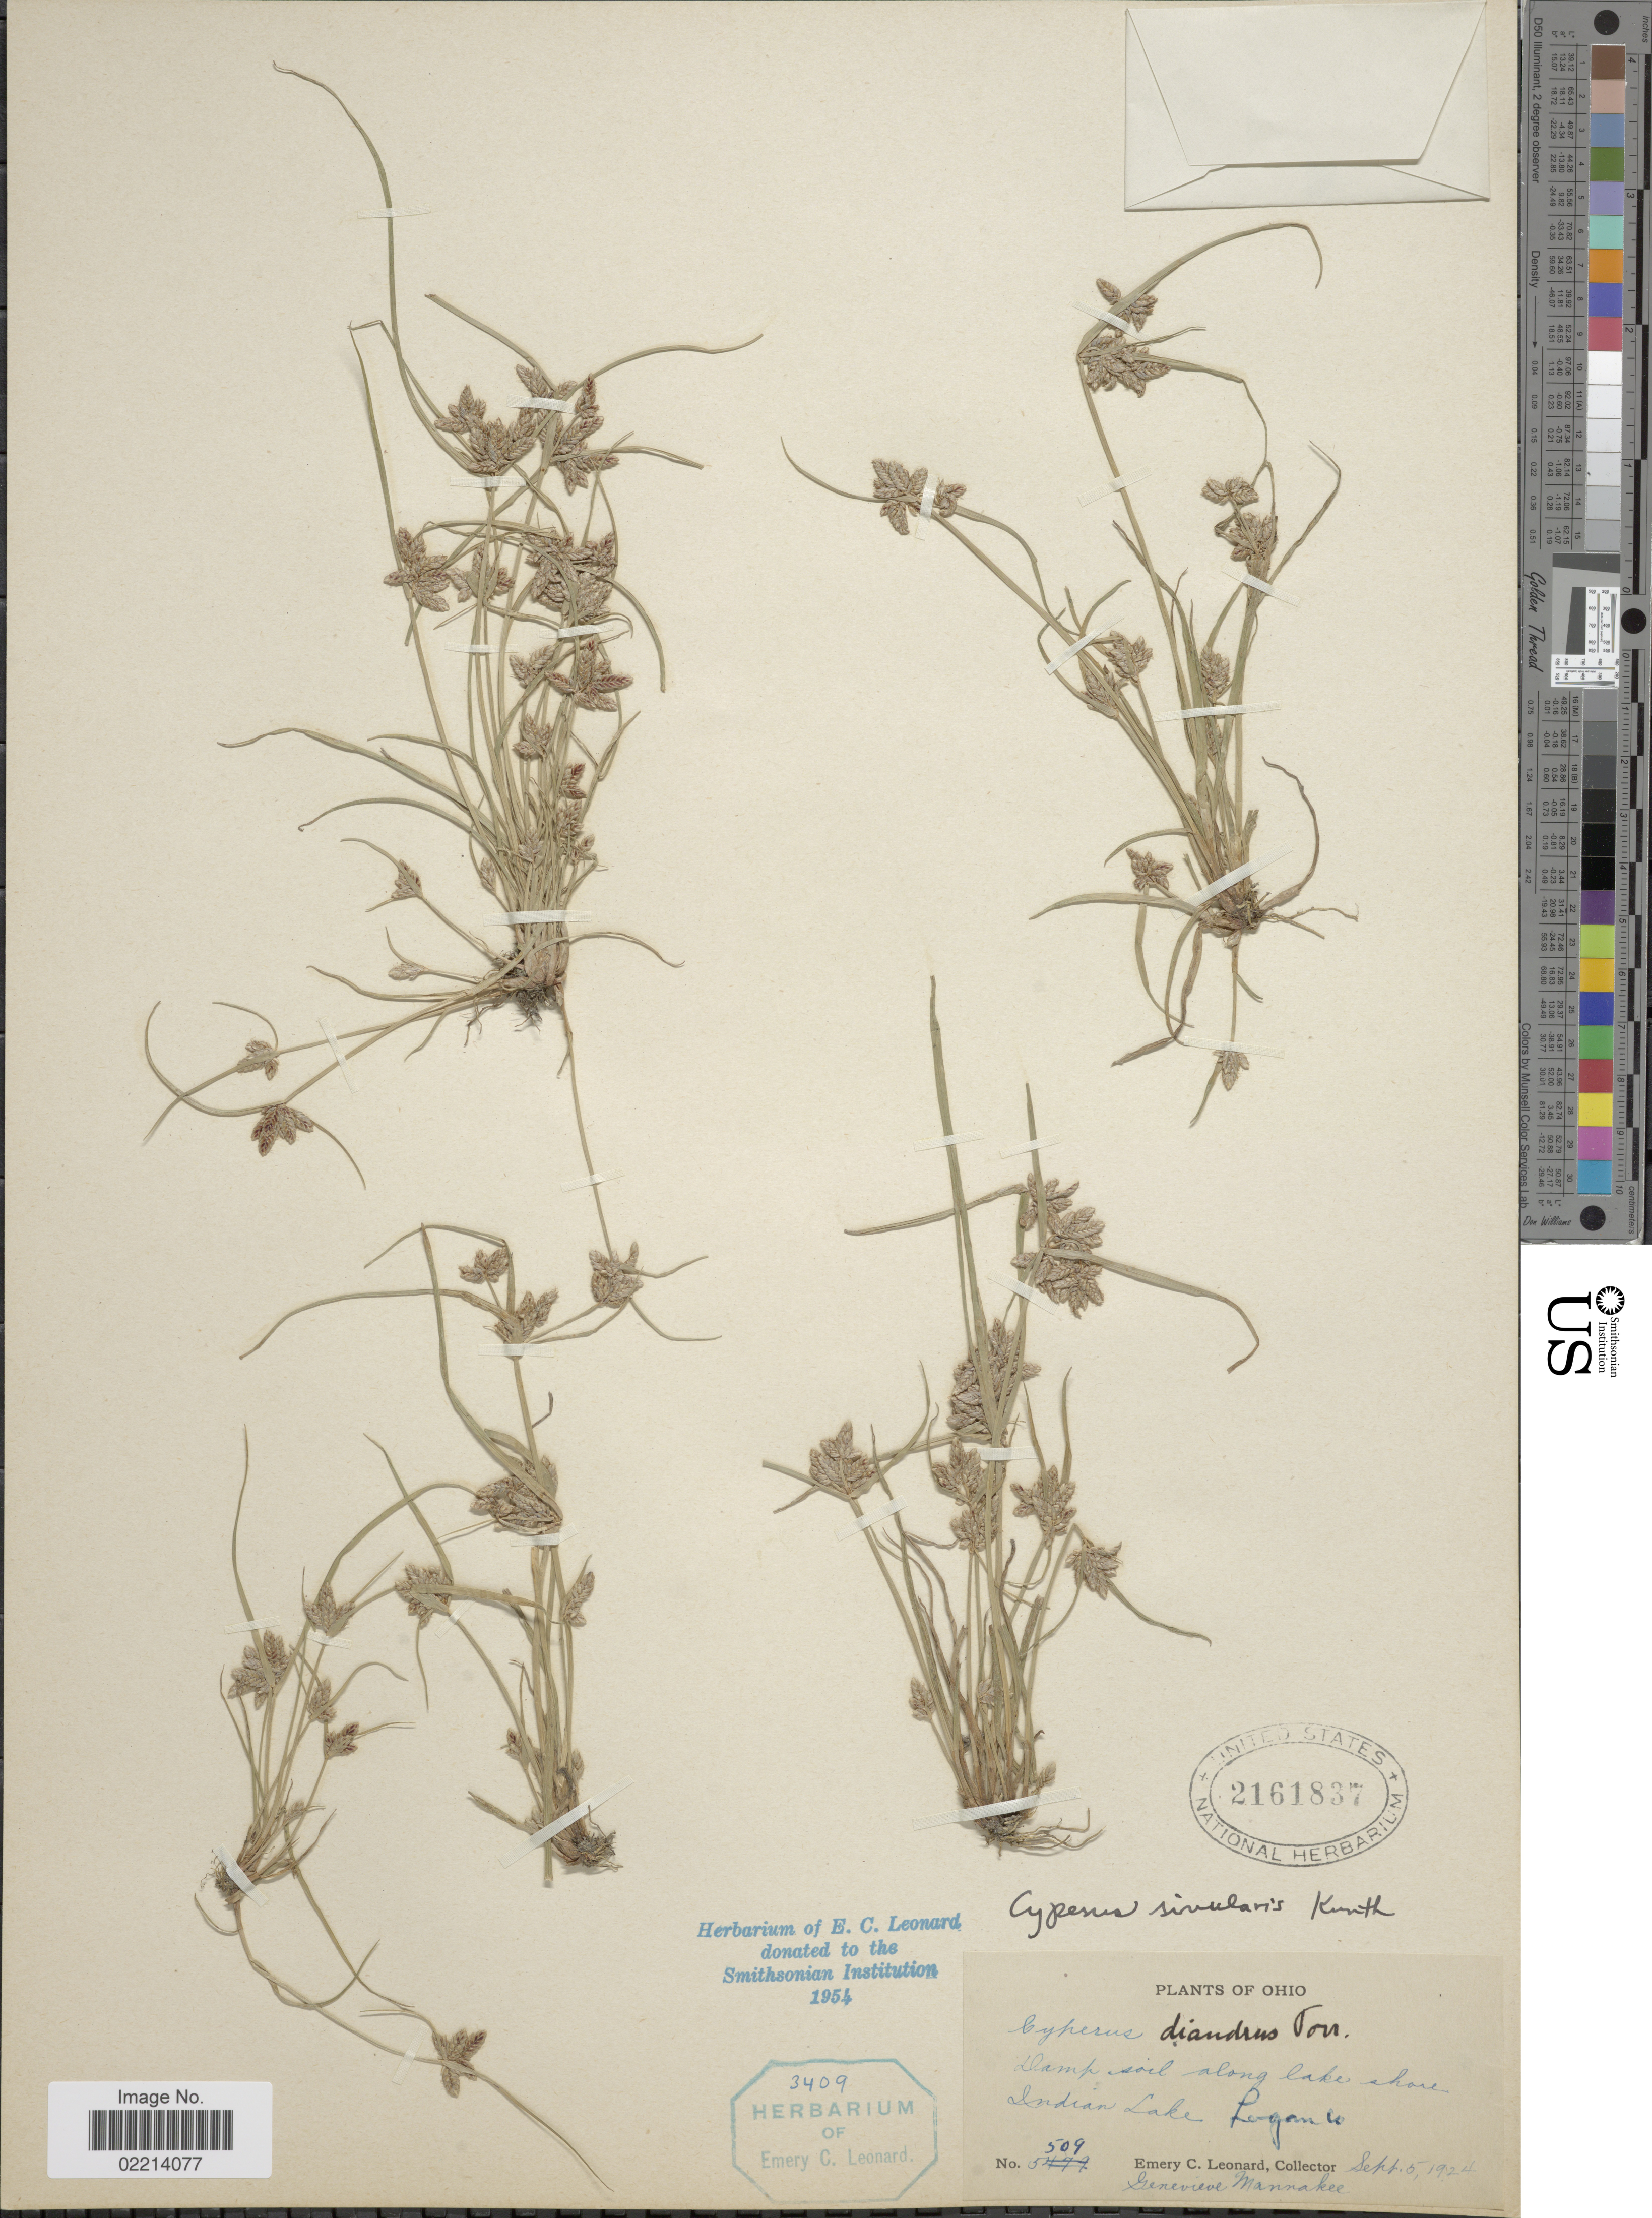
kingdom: Plantae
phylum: Tracheophyta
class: Liliopsida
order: Poales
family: Cyperaceae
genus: Cyperus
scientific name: Cyperus bipartitus Torr.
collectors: E. C. Leonard & G. Mannakee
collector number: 509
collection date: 1924-09-05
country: United States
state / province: Ohio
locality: Damp soil along lake shore Indian Lake. Logan Co.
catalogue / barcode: US 2161837